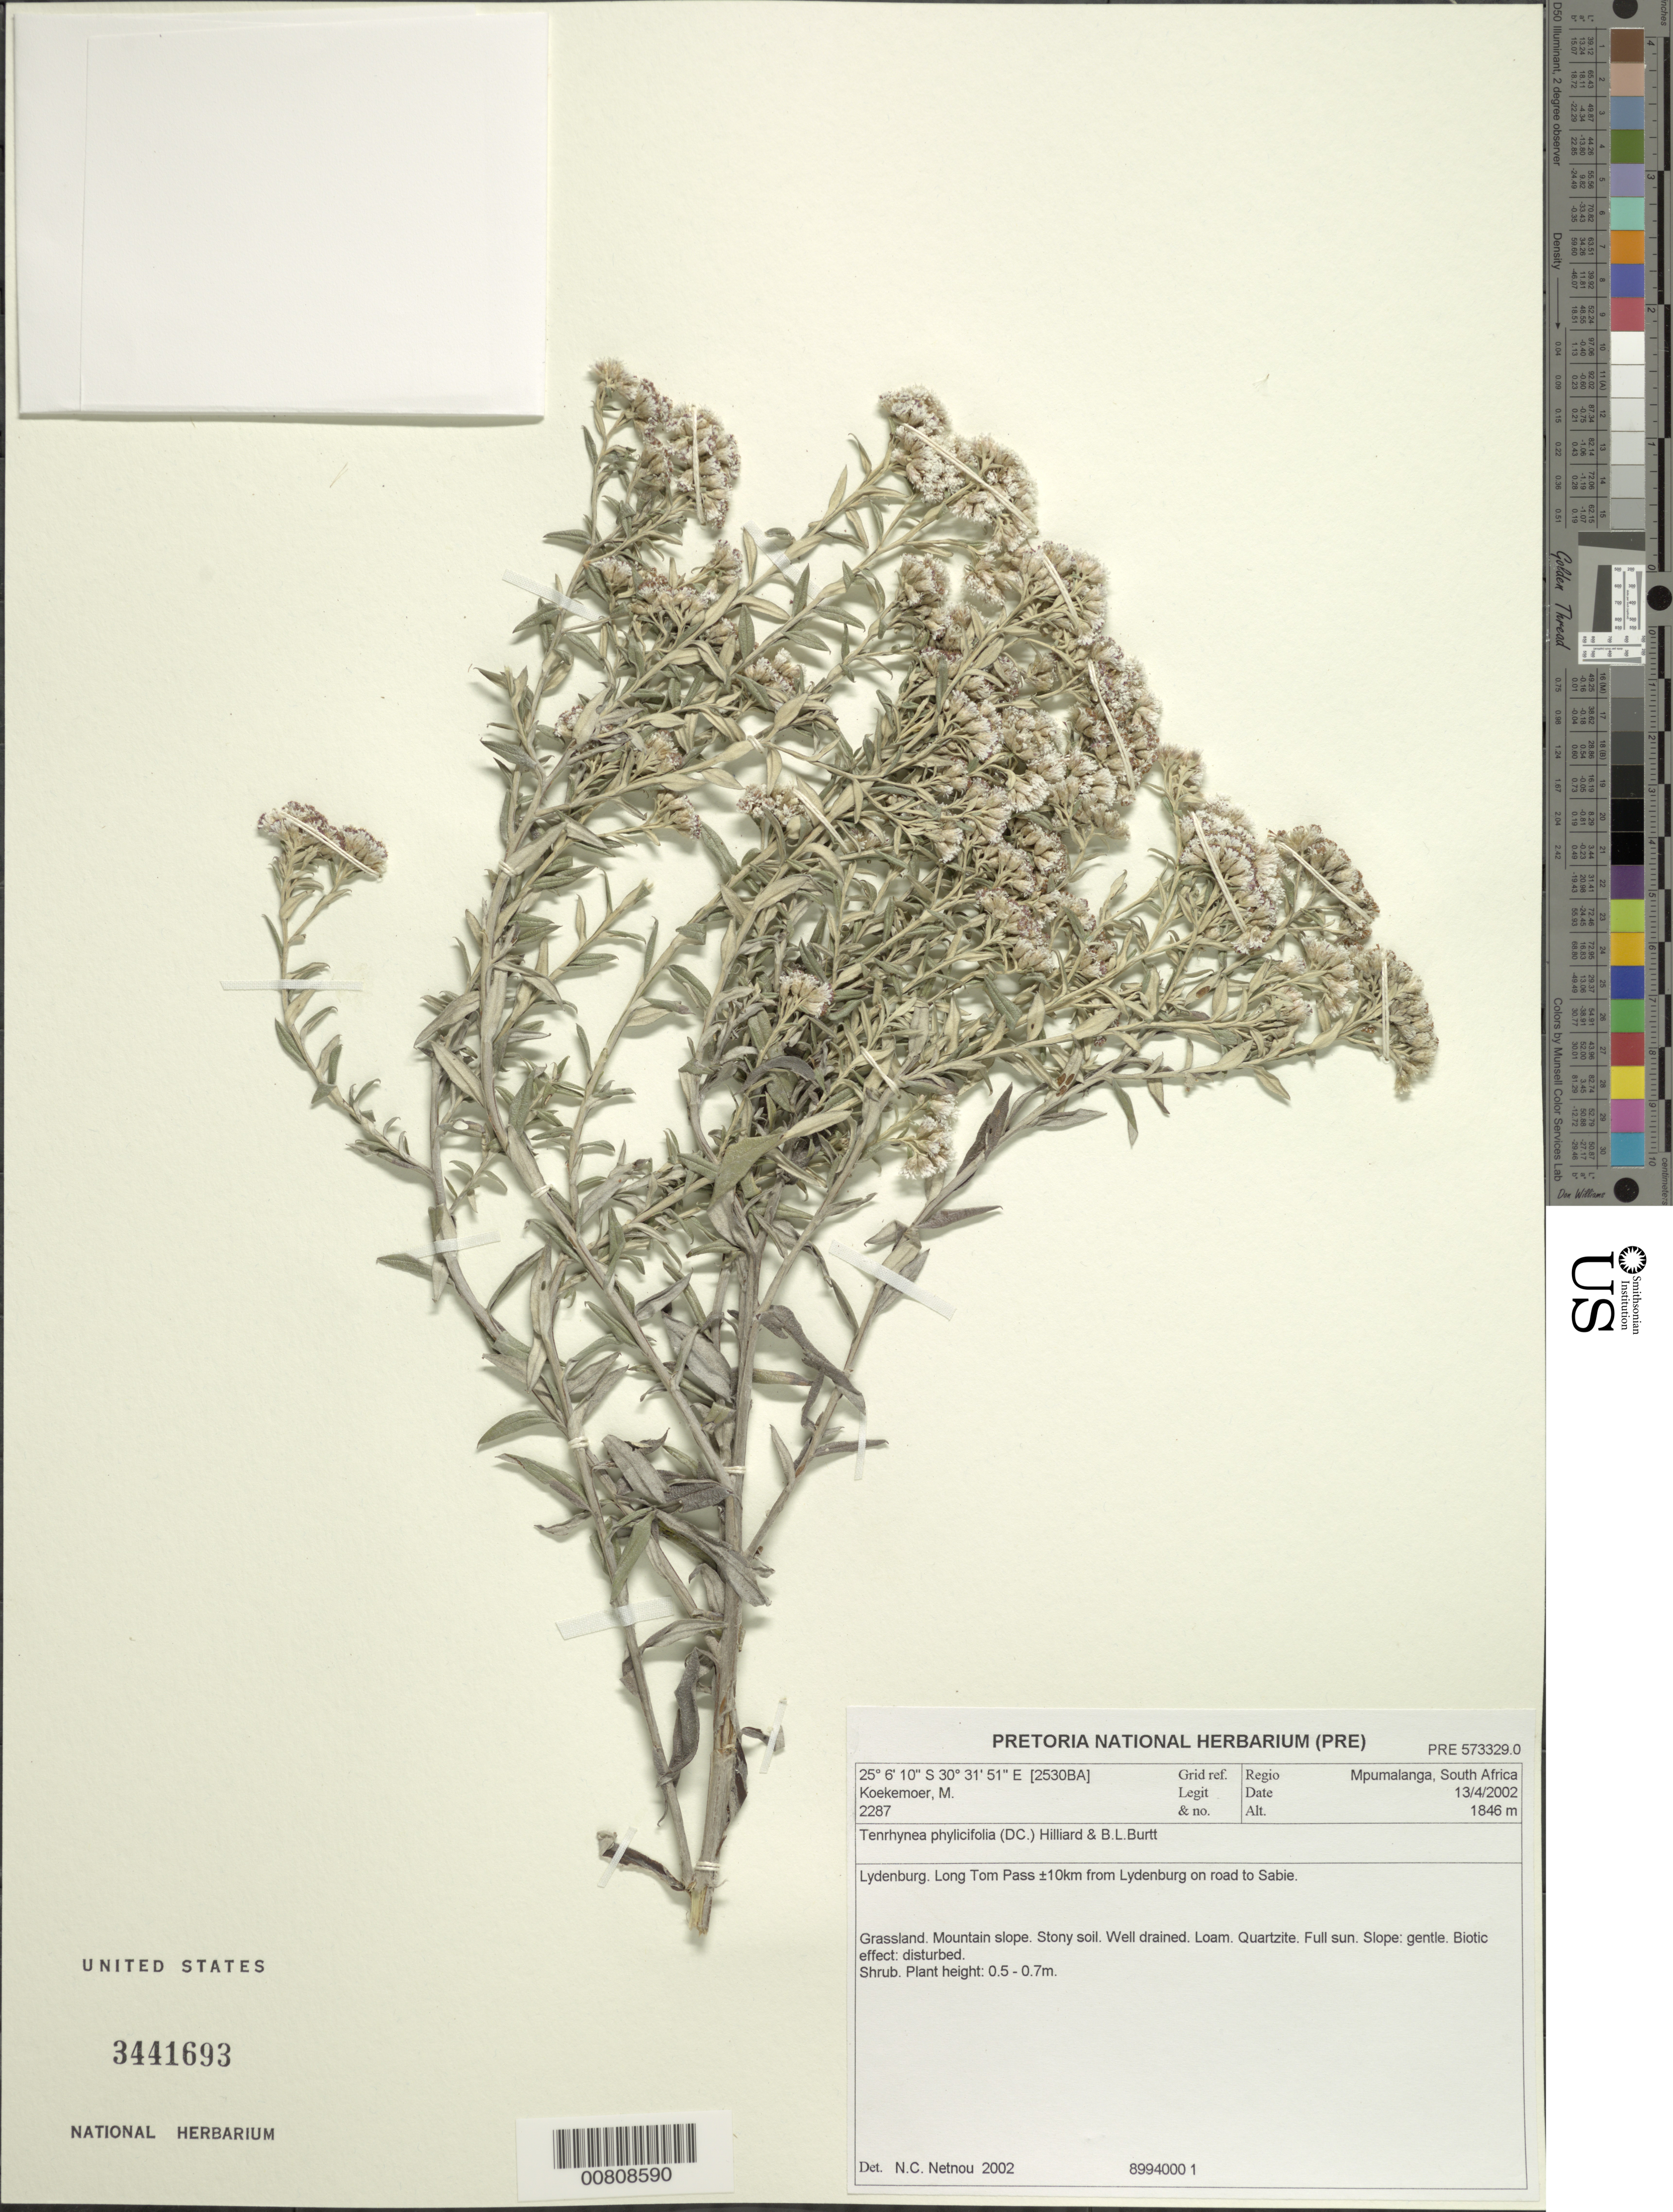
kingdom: Plantae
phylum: Tracheophyta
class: Magnoliopsida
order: Asterales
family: Asteraceae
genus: Tenrhynea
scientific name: Tenrhynea phylicifolia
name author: (DC.) Hilliard & B.L. Burtt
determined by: Netnou, N. C.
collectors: M. Koekemoer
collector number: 2287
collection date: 2002-04-13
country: South Africa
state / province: Mpumalanga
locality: Lydenburg, Long Tom Pass, ± 10 km from Lydenburg on road to Sabie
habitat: Grassland, mountain slope, stony soil, well-drained, loam, quartzite, full sun, gentle slope, disturbed area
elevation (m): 1846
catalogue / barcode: US 3441693